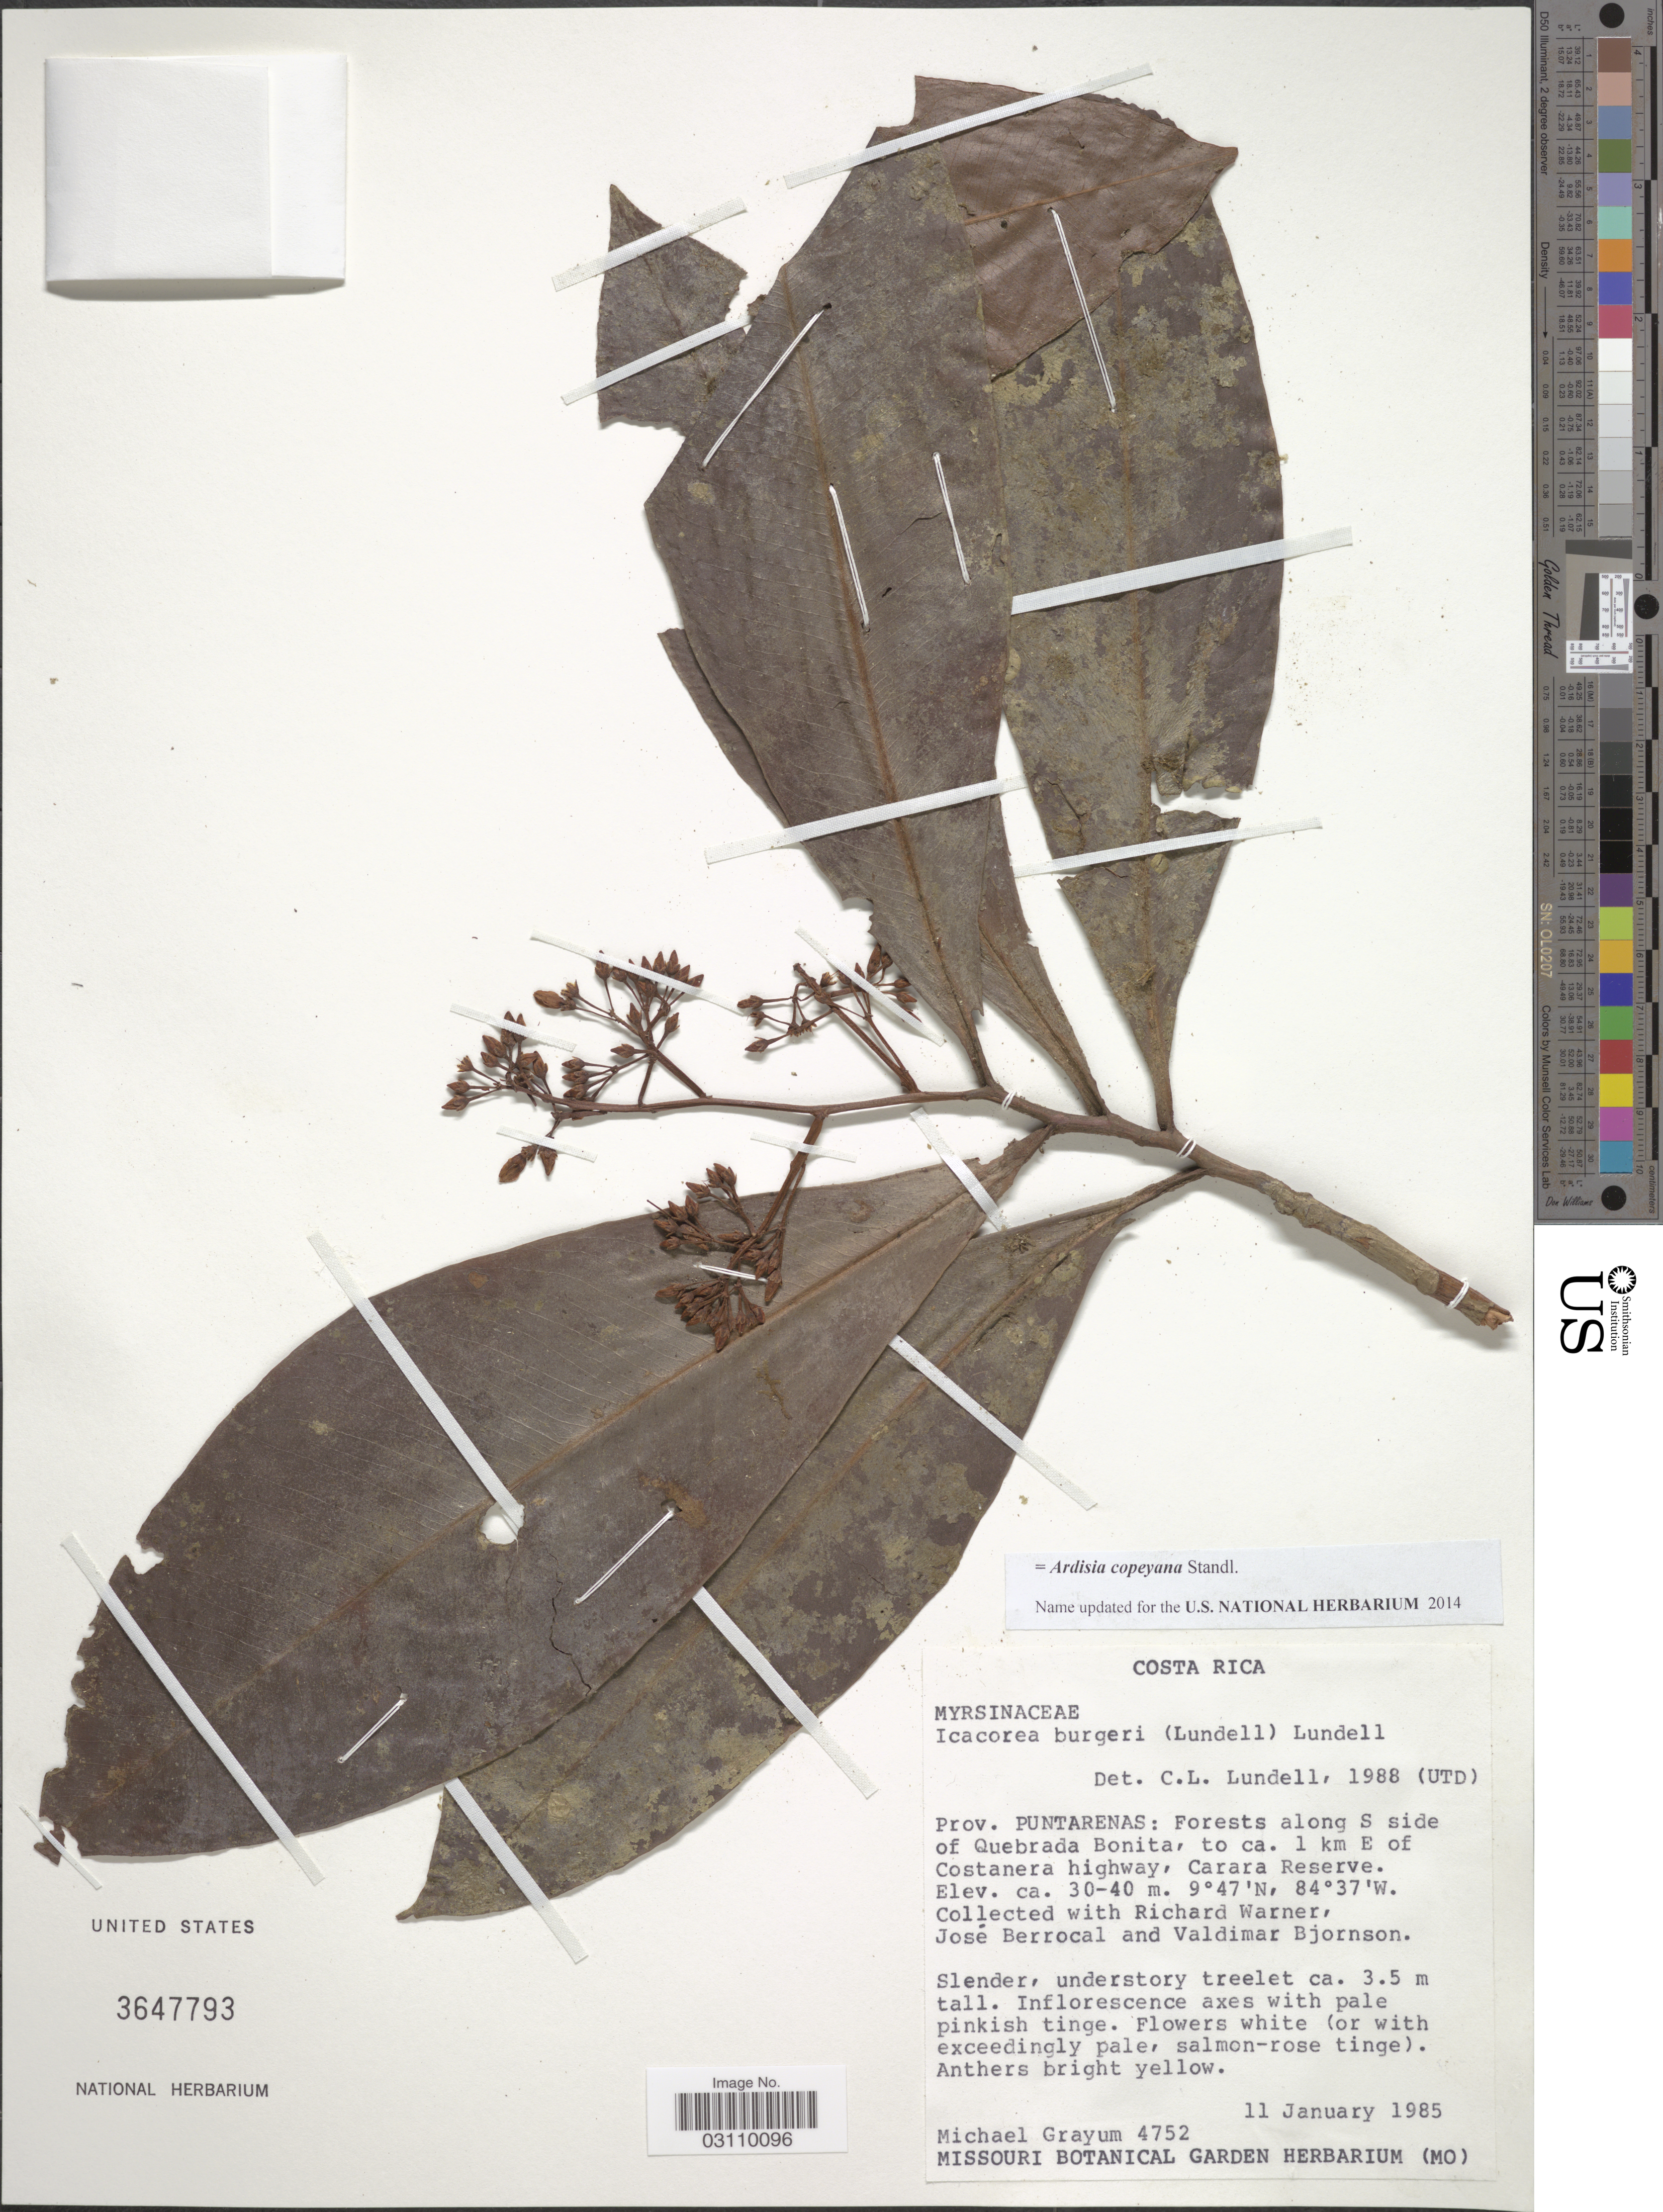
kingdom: Plantae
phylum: Tracheophyta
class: Magnoliopsida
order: Ericales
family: Primulaceae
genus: Ardisia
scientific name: Ardisia copeyana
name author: Standl.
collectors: M. H. Grayum, R. Warner, J. Berrocal & V. Bjornson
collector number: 4752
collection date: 1985-01-11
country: Costa Rica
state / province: Puntarenas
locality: Forests along S side of Quebrada Bonita, to ca.1 km E of Costanera highway, Carara Reserve.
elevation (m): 30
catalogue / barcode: US 3647793